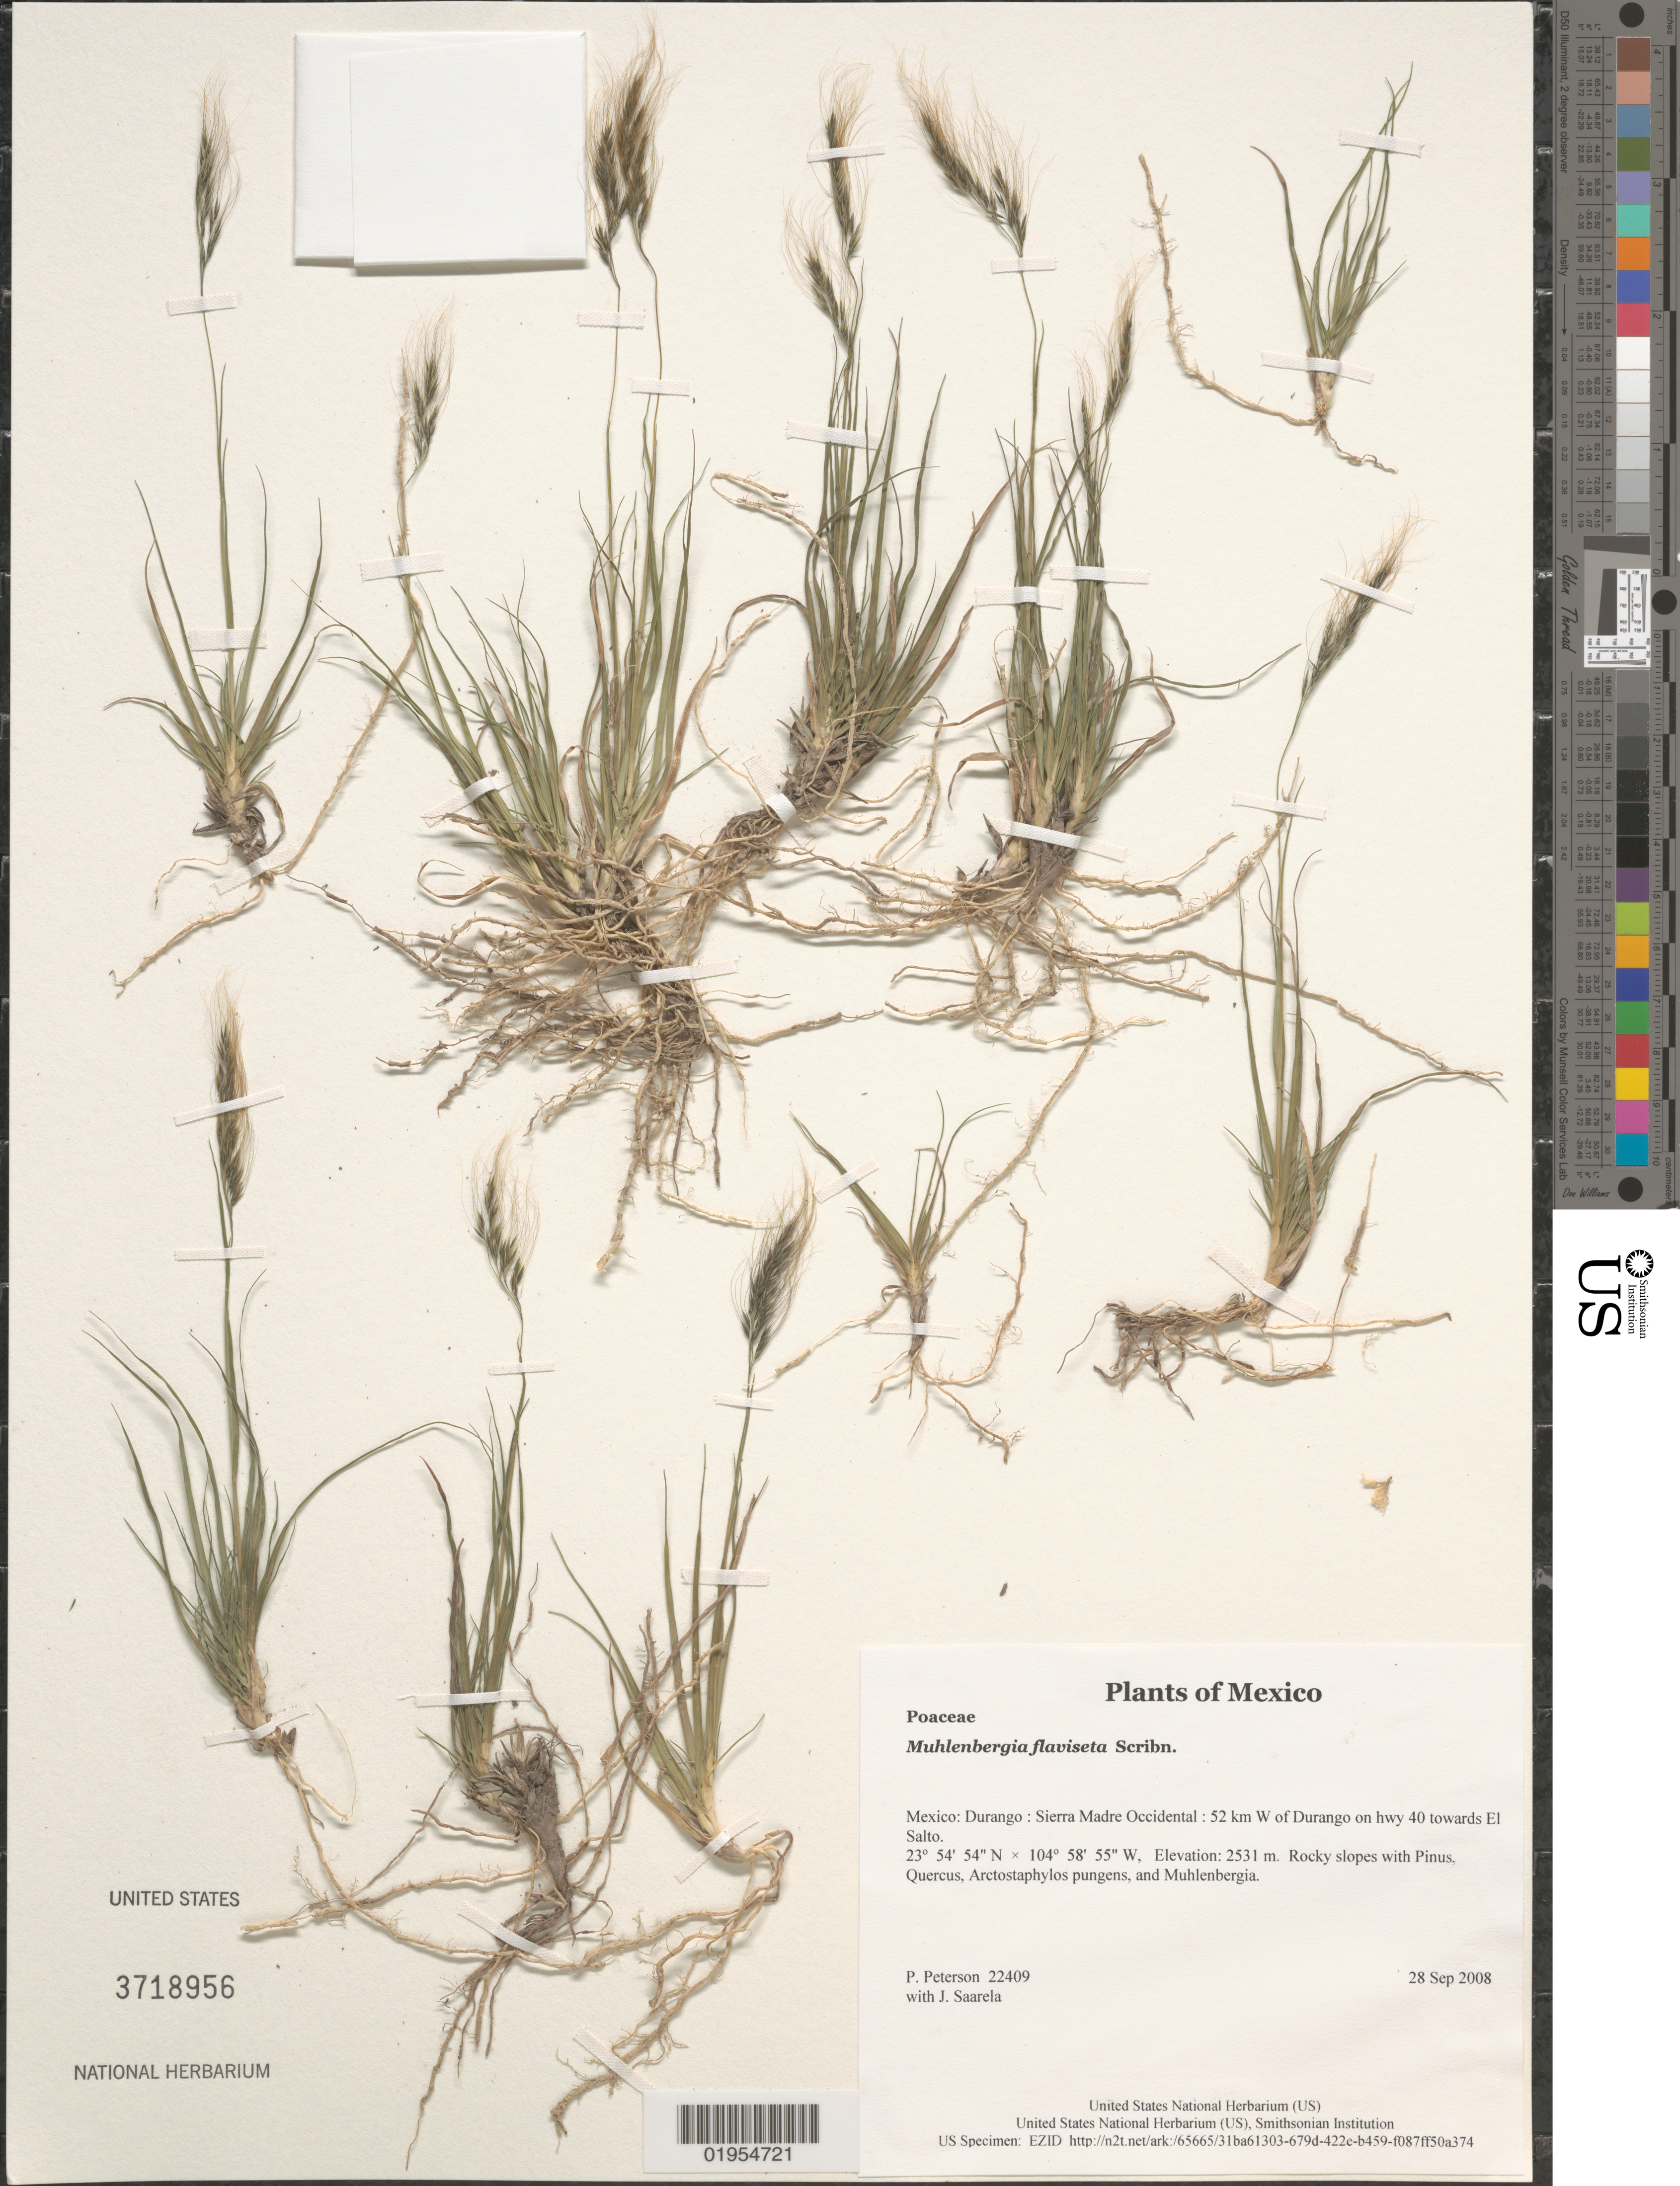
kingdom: Plantae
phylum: Tracheophyta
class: Liliopsida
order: Poales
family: Poaceae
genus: Muhlenbergia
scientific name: Muhlenbergia flaviseta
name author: Scribn.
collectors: P. M. Peterson & J. Saarela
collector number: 22409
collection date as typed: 28 Sep 2008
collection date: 2008-09-28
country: Mexico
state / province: Durango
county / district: Sierra Madre Occidental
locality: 52 km W of Durango on hwy 40 towards El Salto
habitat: Rocky slopes with Pinus, Quercus, Arctostaphylos pungens, and Muhlenbergia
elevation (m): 2531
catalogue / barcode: US 3718956